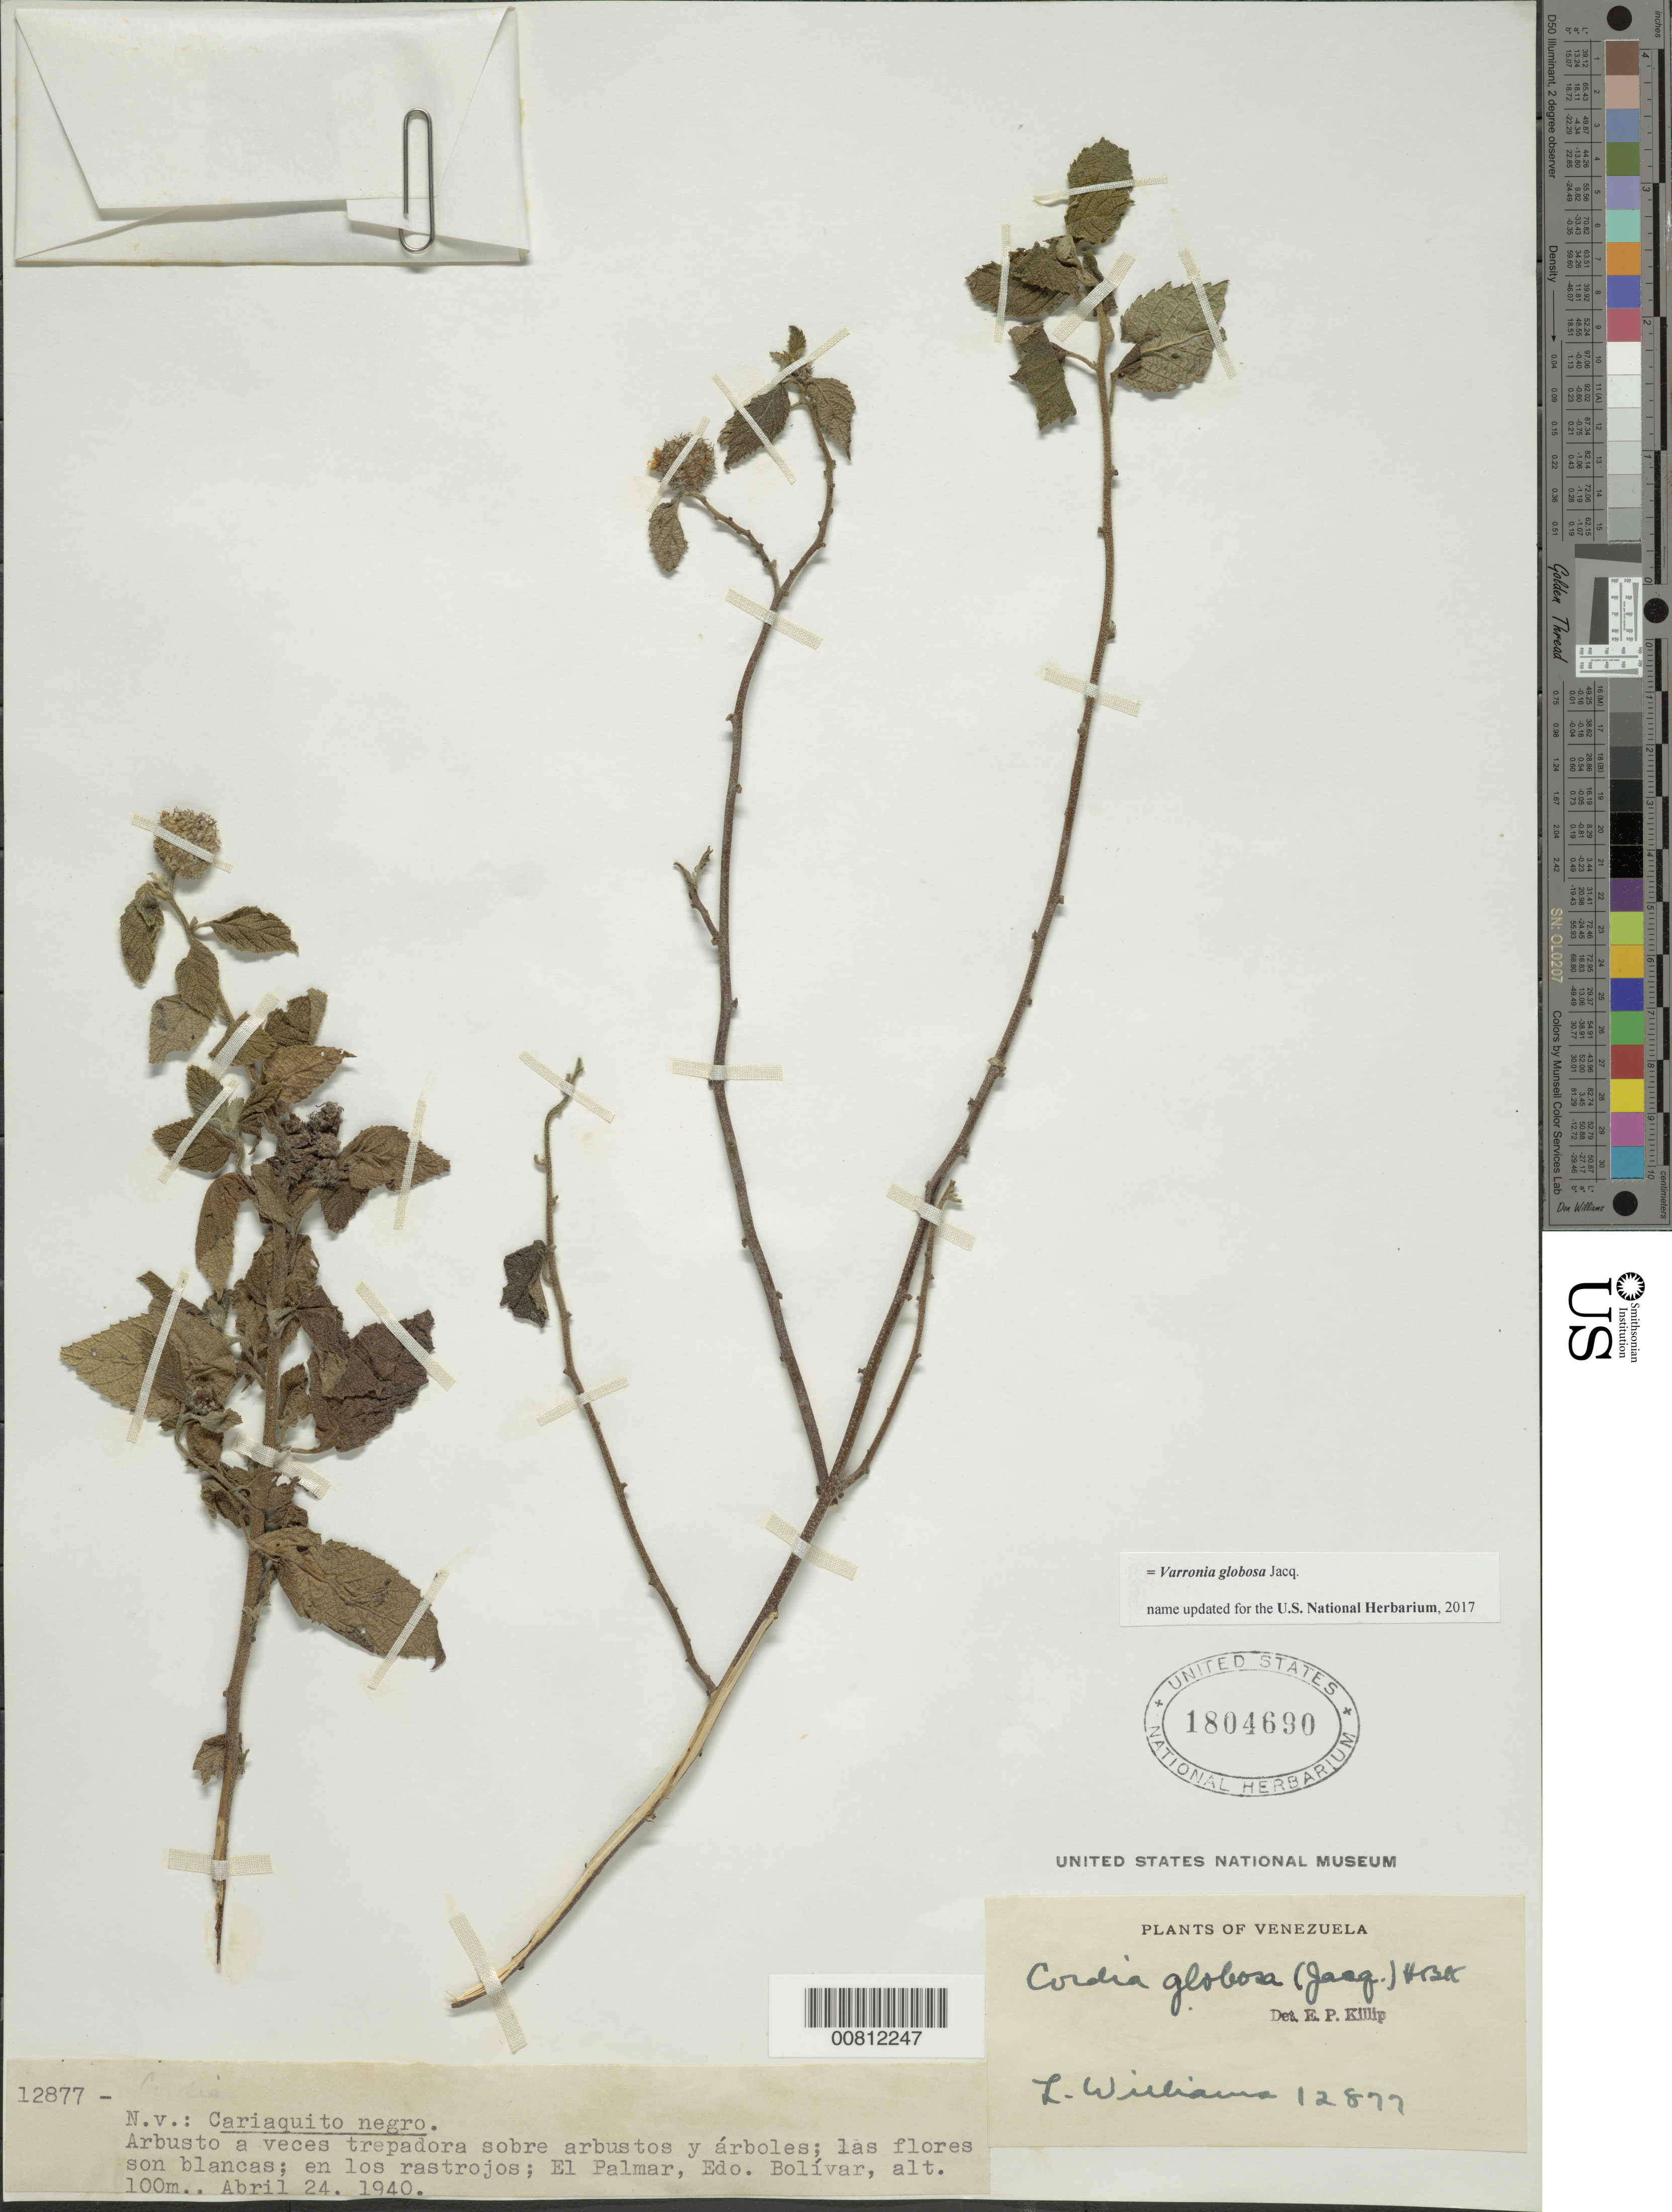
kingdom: Plantae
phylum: Tracheophyta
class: Magnoliopsida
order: Boraginales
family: Cordiaceae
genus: Varronia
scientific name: Varronia globosa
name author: Jacq.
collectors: Ll. Williams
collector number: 12877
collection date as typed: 24-Apr-40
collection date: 1940-04-24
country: Venezuela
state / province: Bolívar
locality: El Palmar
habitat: Rastrojos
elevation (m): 100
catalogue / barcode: US 1804690